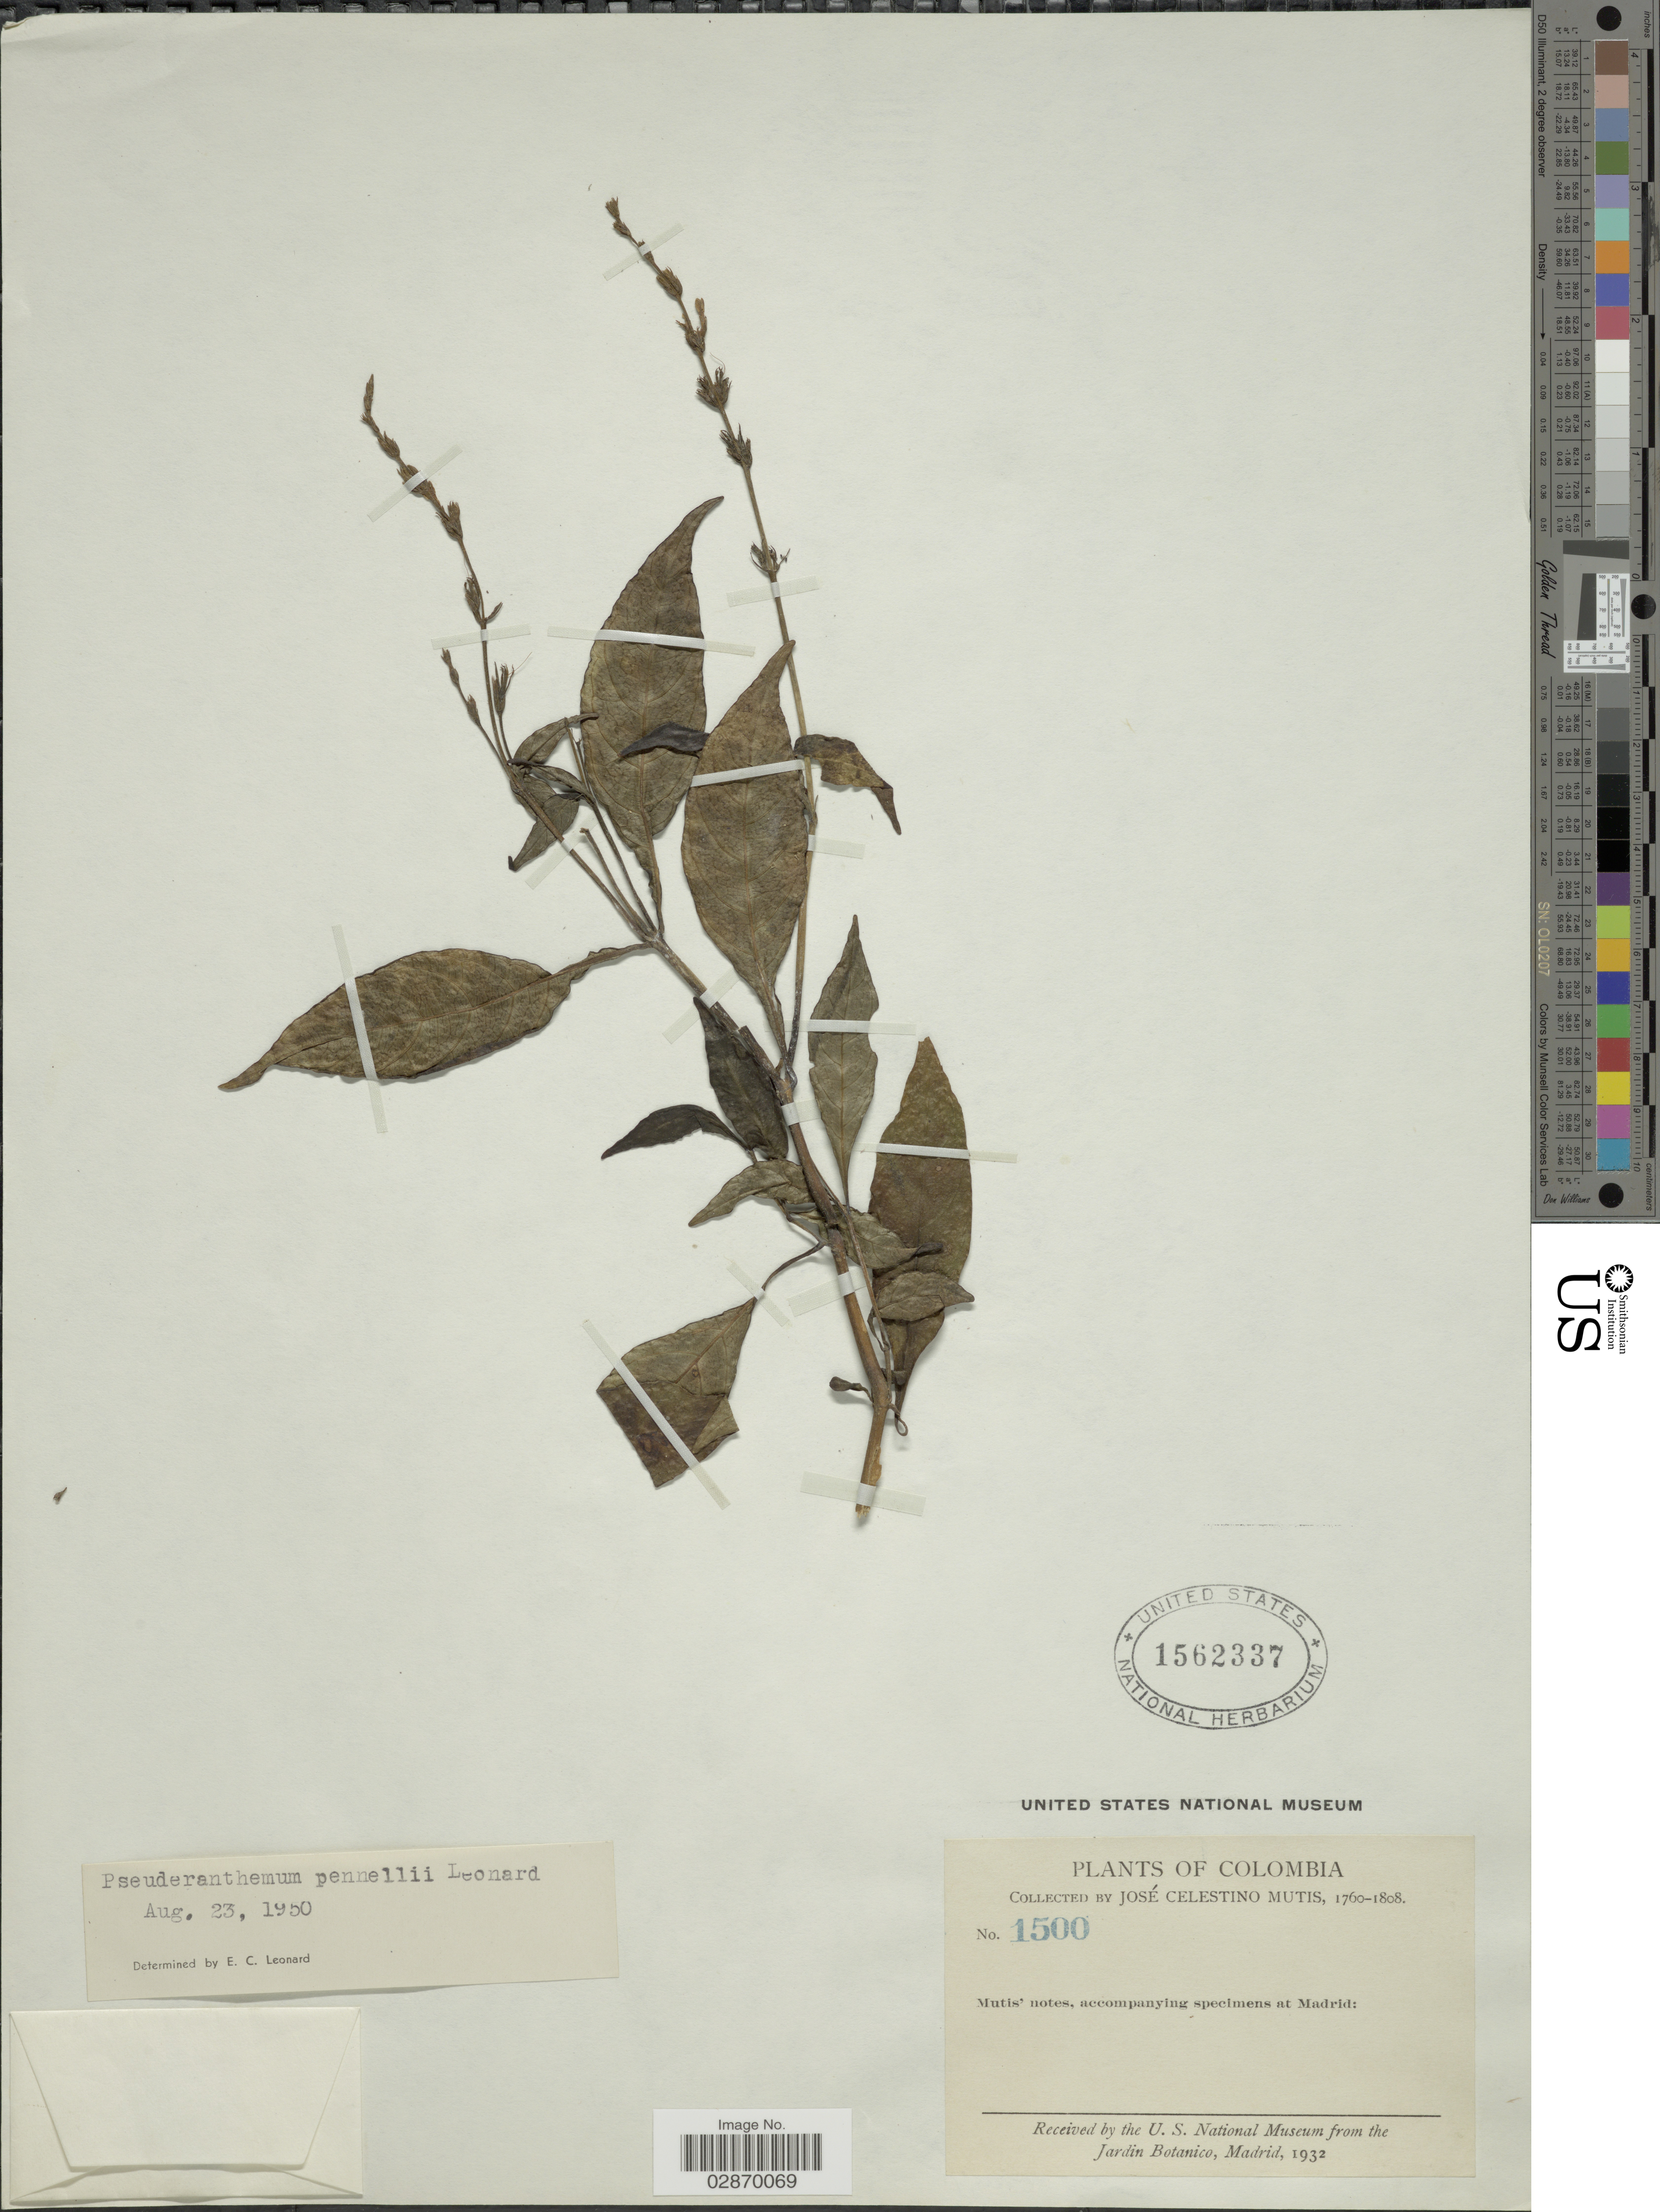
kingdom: Plantae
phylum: Tracheophyta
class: Magnoliopsida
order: Lamiales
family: Acanthaceae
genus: Pseuderanthemum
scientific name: Pseuderanthemum pennellii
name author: Leonard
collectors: J. C. B. Mutis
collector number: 1500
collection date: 1760/1808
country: Colombia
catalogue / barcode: US 1562337